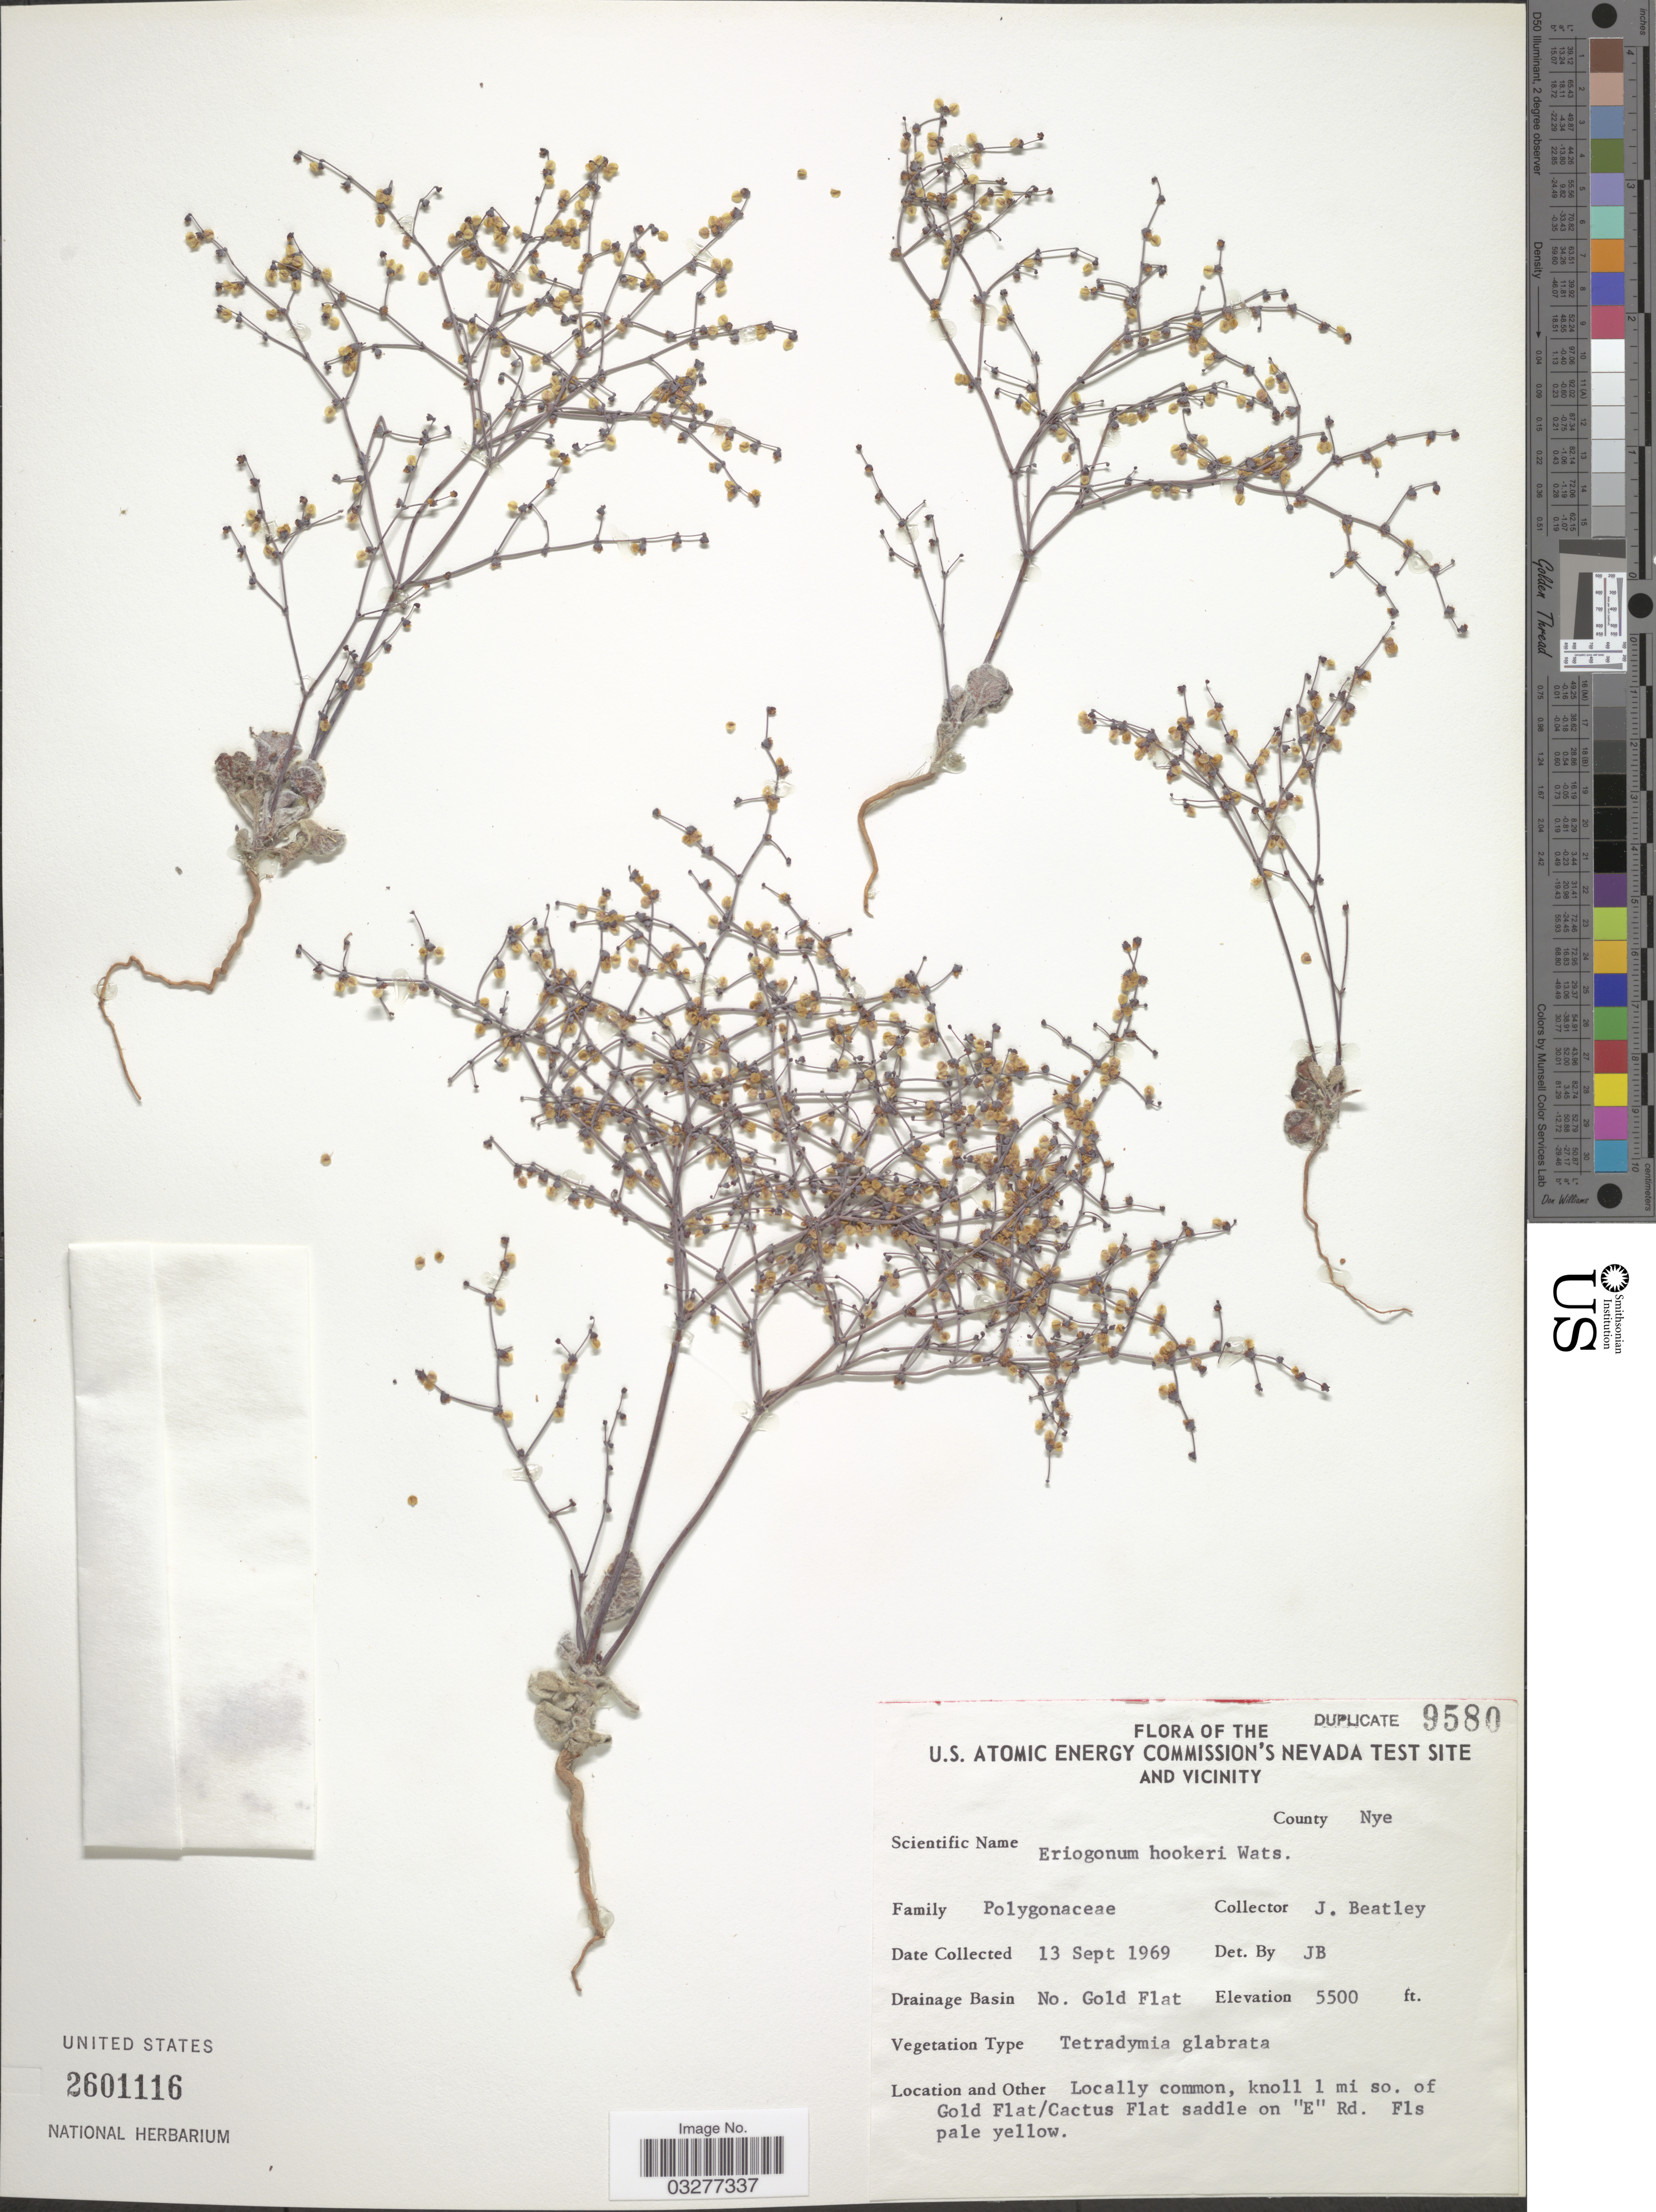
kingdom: Plantae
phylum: Tracheophyta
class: Magnoliopsida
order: Caryophyllales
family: Polygonaceae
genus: Eriogonum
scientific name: Eriogonum hookeri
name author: S. Watson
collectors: J. C. Beatley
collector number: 9580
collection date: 1969-09-13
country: United States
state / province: Nevada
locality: U. S. Atomic Energy Commission's Nevada Test Site and Vicinity. County Nye. Drainage Basin No. Gold Flat. Knoll 1 mi so. of Gold Flat/ Cactus Flat saddle on "E" Rd.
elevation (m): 1676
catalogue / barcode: US 2601116